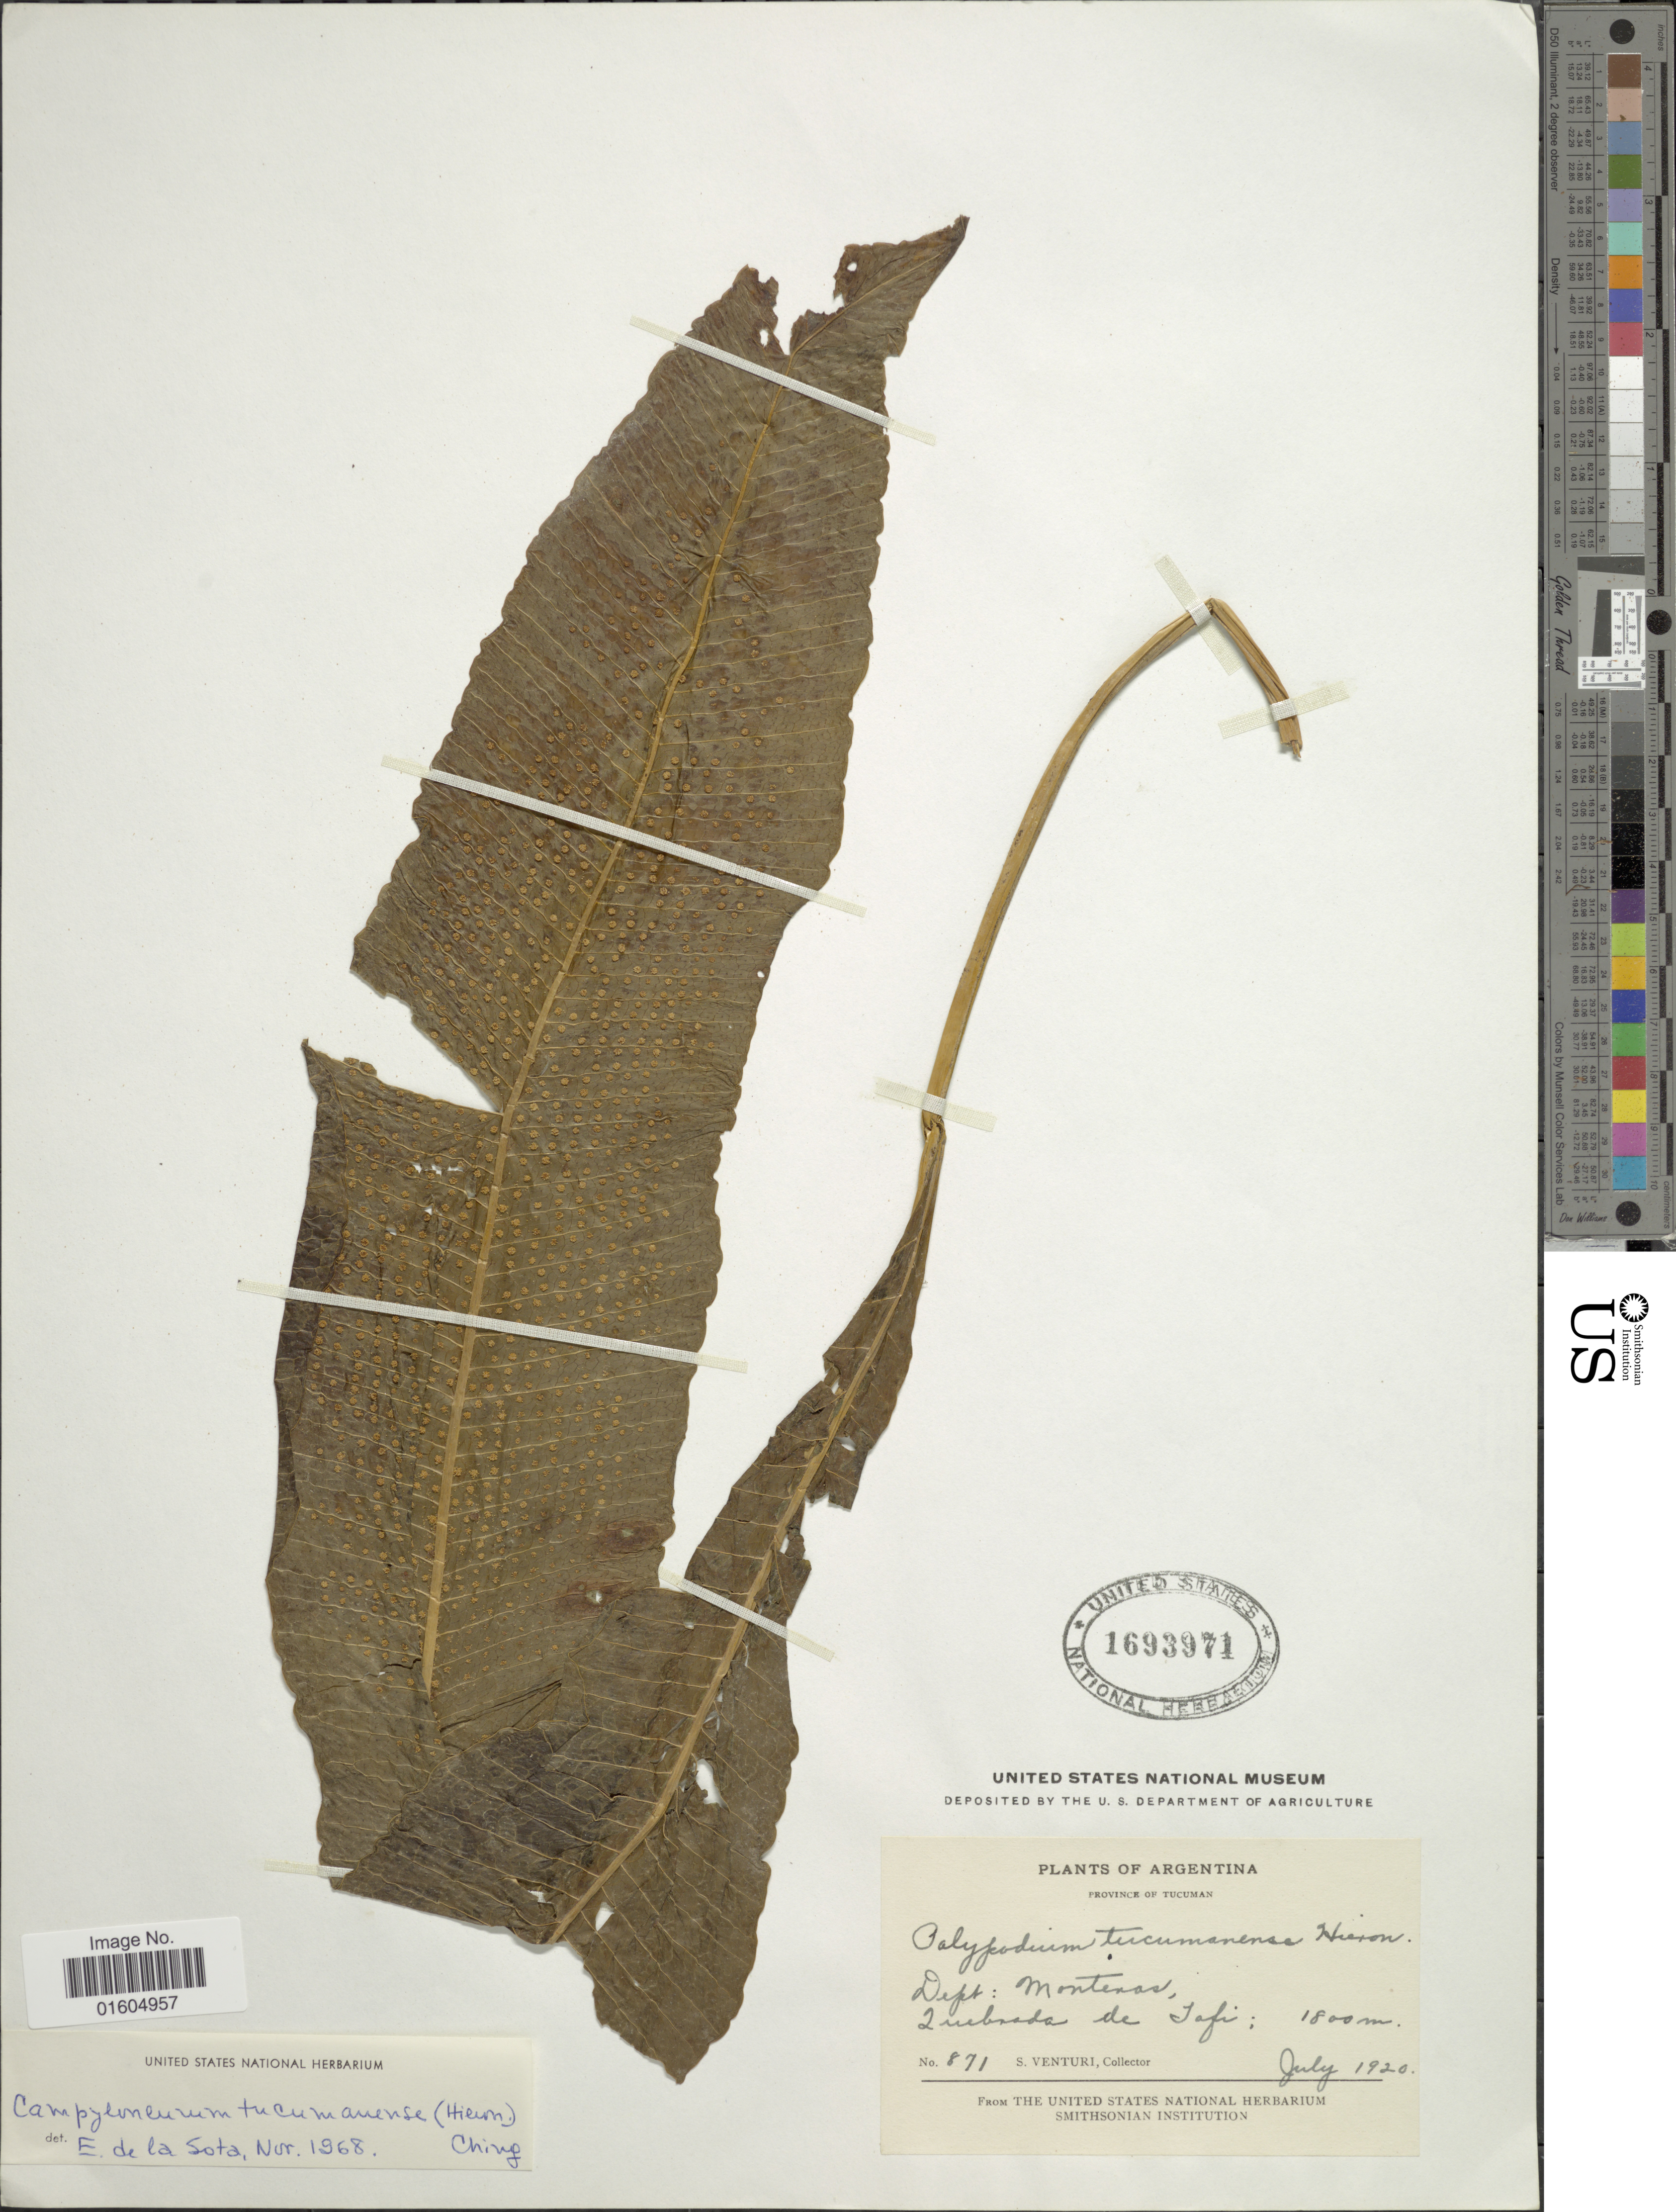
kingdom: Plantae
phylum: Tracheophyta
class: Polypodiopsida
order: Polypodiales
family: Polypodiaceae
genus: Campyloneurum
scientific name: Campyloneurum tucumanense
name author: (Hieron.) Ching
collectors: S. Venturi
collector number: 871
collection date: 1920-07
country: Argentina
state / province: Tucumán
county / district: Monteros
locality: Quebrada de Tafi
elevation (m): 1800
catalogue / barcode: US 1693971